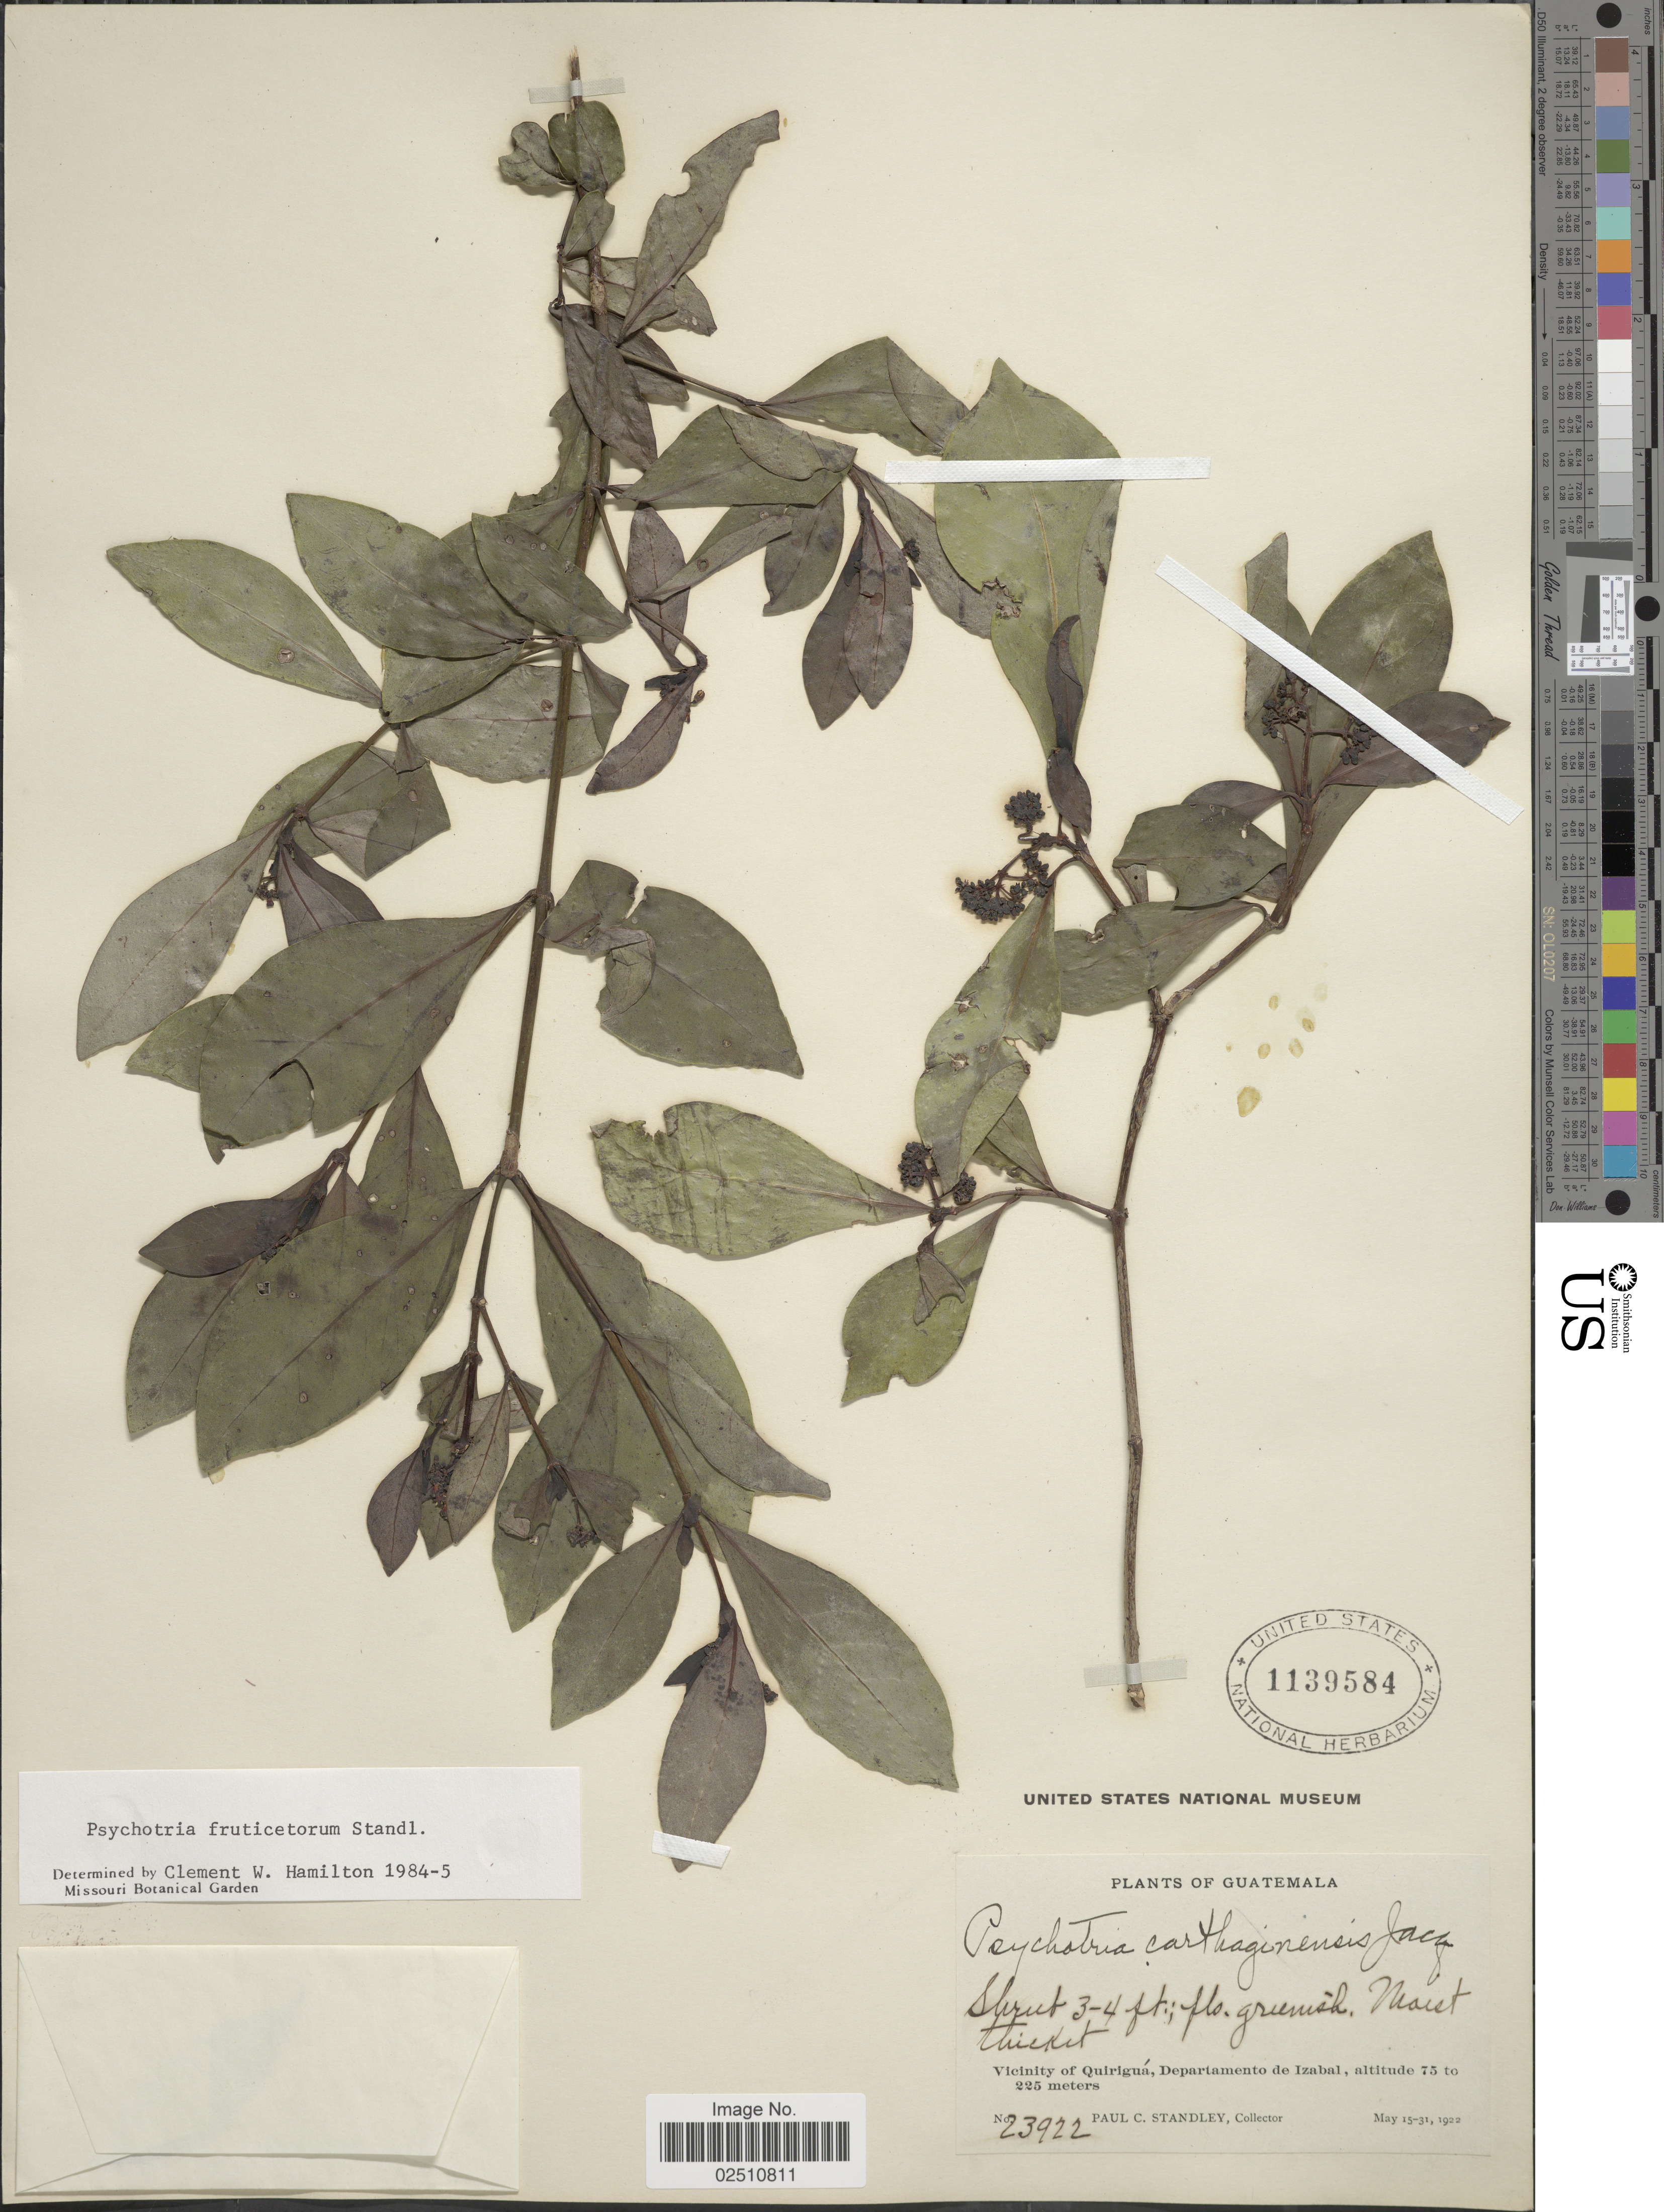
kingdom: Plantae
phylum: Tracheophyta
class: Magnoliopsida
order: Gentianales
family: Rubiaceae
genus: Psychotria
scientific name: Psychotria fruticetorum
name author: Standl.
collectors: P. C. Standley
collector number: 23922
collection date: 1922-05-15/1922-05-31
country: Guatemala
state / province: Izabal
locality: Vicinity of Quirigua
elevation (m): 75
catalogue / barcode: US 1139584